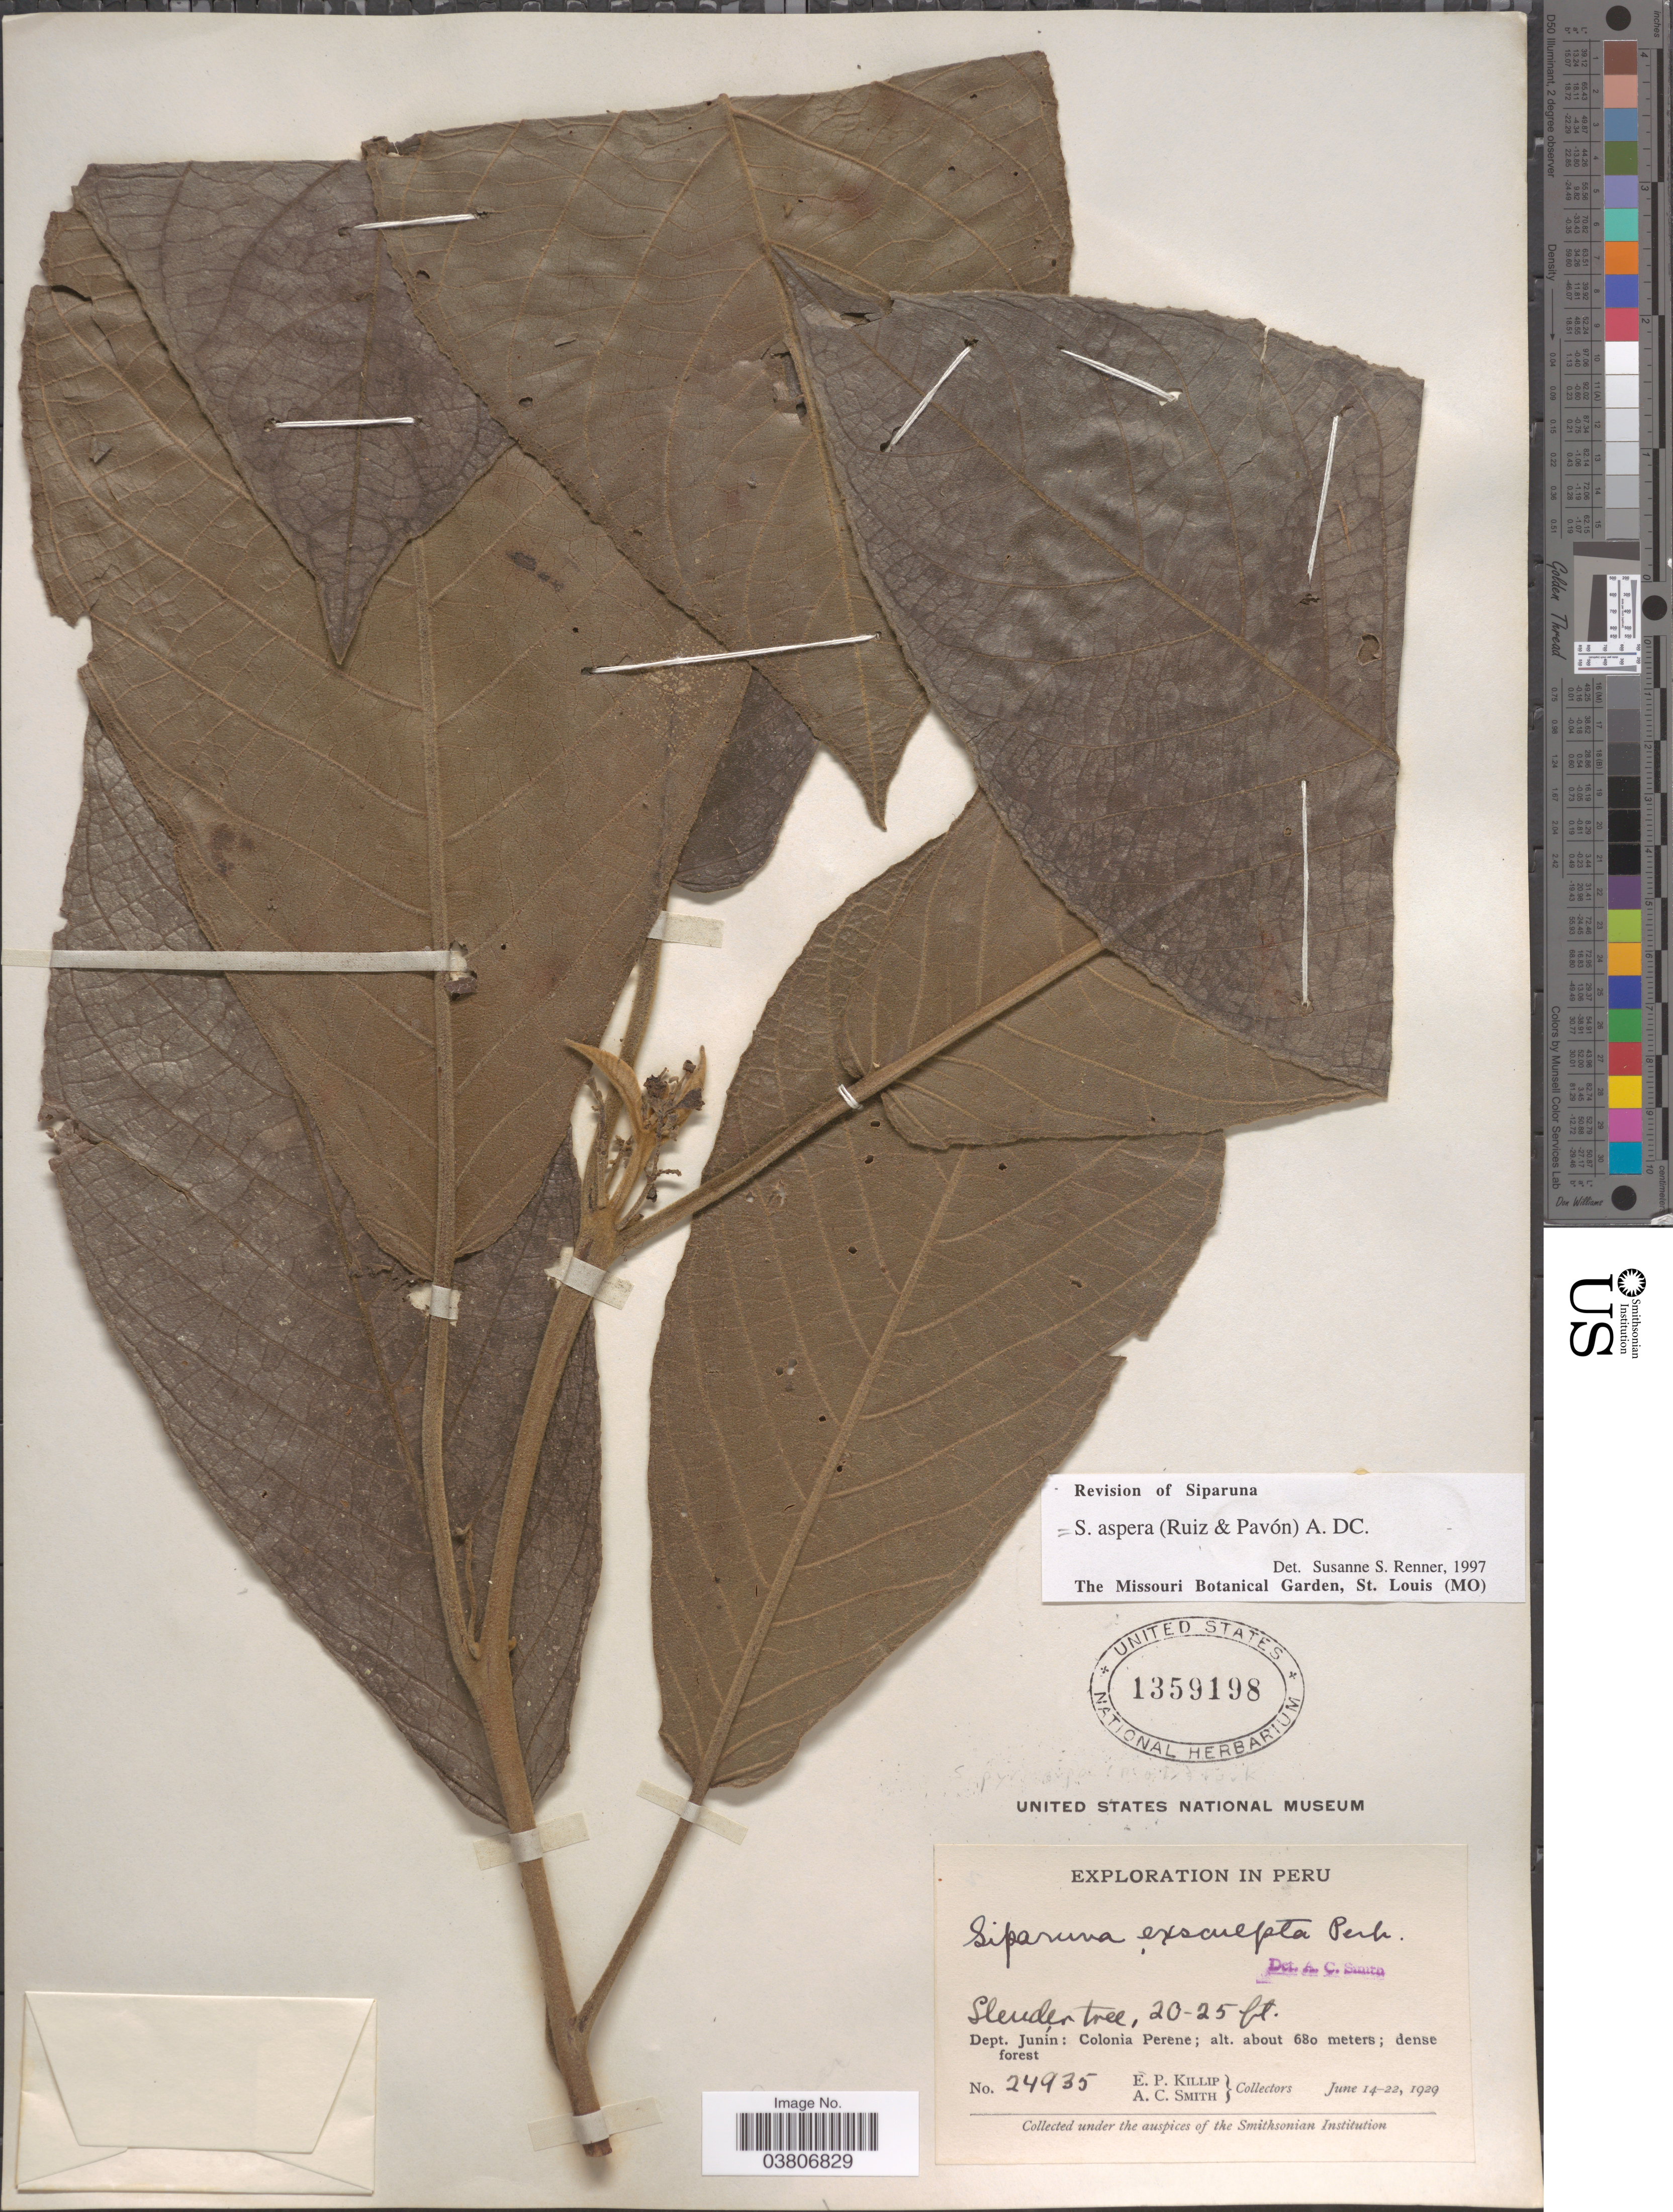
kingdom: Plantae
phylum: Tracheophyta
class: Magnoliopsida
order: Laurales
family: Siparunaceae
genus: Siparuna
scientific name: Siparuna aspera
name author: (Ruiz & Pav.) A. DC.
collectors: E. P. Killip & A. C. Smith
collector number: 24935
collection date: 1929-06-14/1929-06-22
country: Peru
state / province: Junín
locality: Dept. Junín: Colonia Perene.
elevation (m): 680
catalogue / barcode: US 1359198